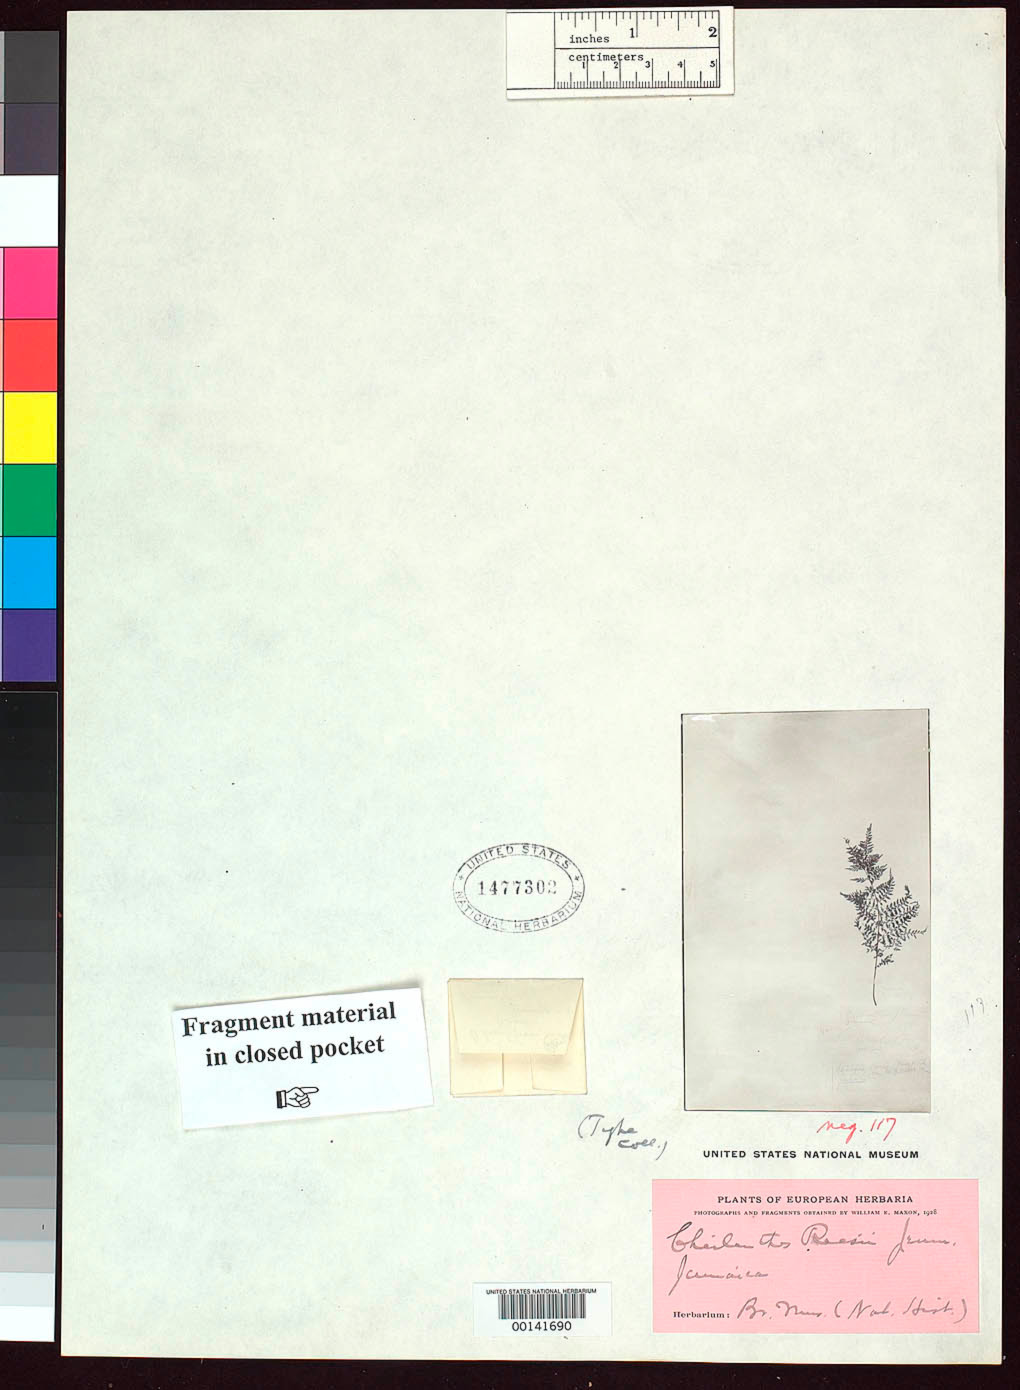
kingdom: Plantae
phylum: Tracheophyta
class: Polypodiopsida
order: Polypodiales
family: Pteridaceae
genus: Cheilanthes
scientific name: Cheilanthes reesii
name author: Jenman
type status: Type Collection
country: Jamaica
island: Greater Antilles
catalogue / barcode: US 1477302